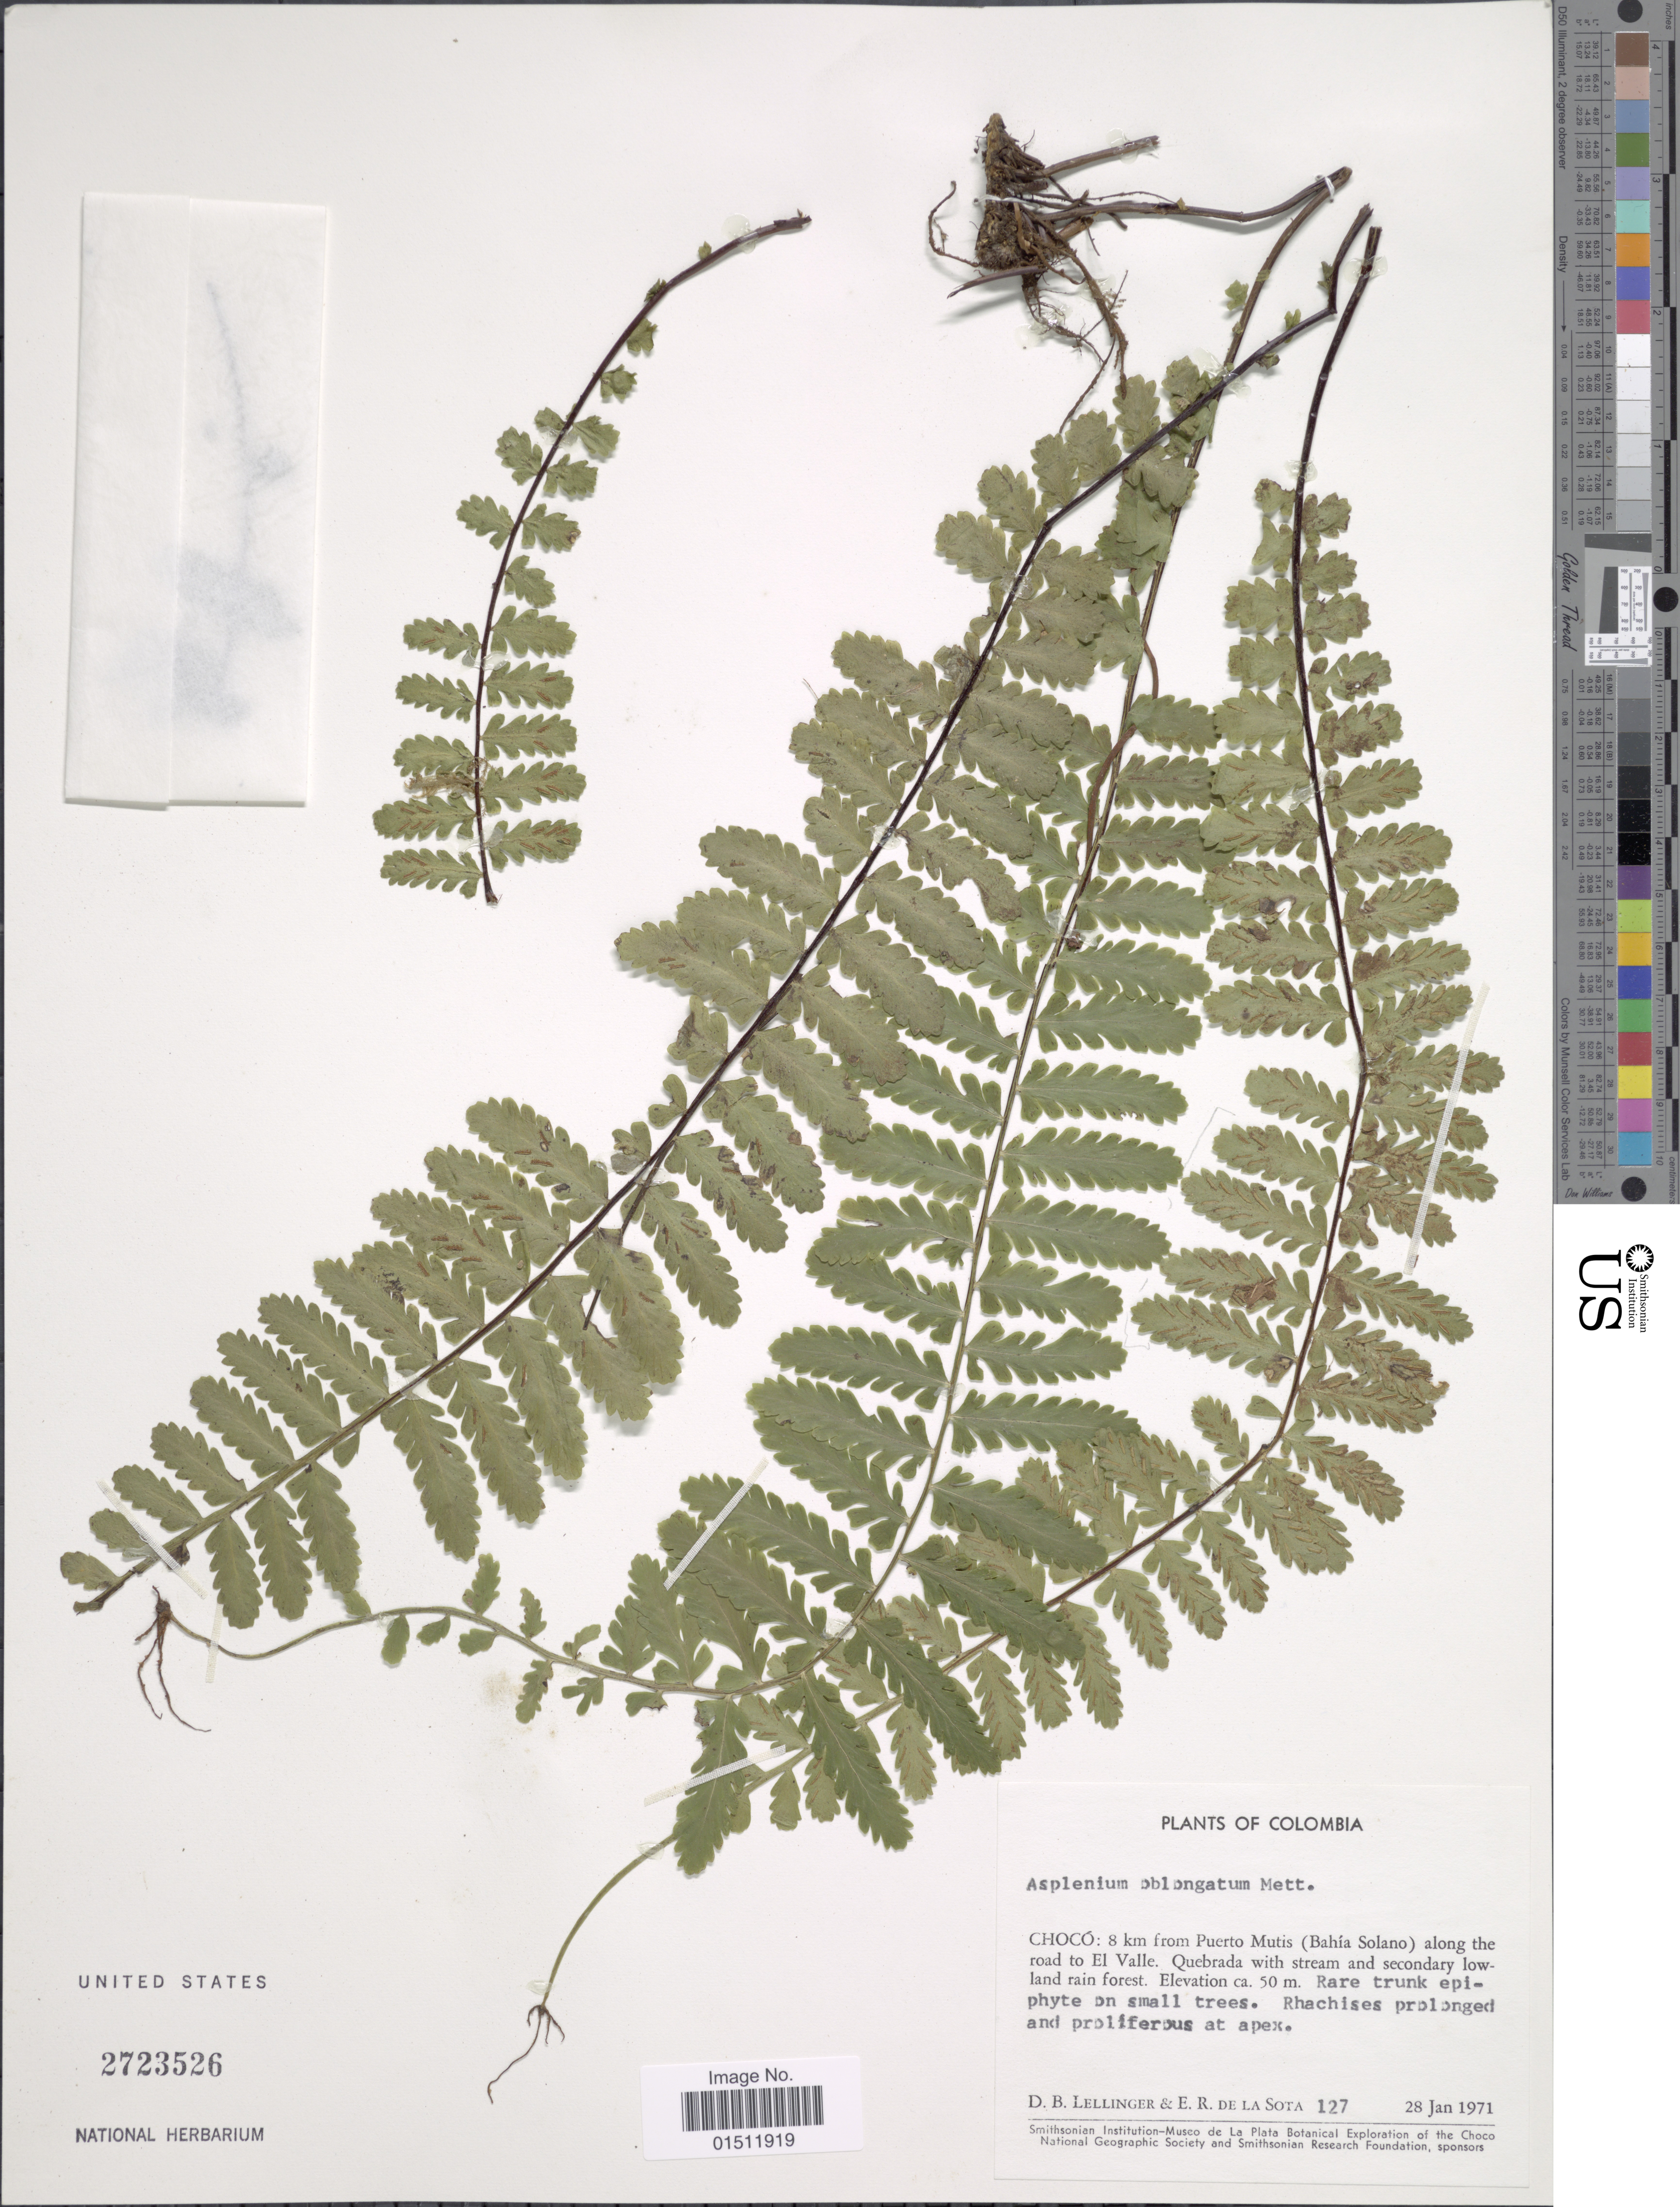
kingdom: Plantae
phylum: Tracheophyta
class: Polypodiopsida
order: Polypodiales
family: Aspleniaceae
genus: Asplenium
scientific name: Asplenium oblongatum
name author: Mett.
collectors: D. B. Lellinger & E. R. de la Sota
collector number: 127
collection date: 1971-01-28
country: Colombia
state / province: Chocó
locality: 8 km from Puerto Mutis ( Bahia Solano) along the road to El Valle. Quebrada with stream and secondary lowland rain forest.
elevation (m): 50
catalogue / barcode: US 2723526